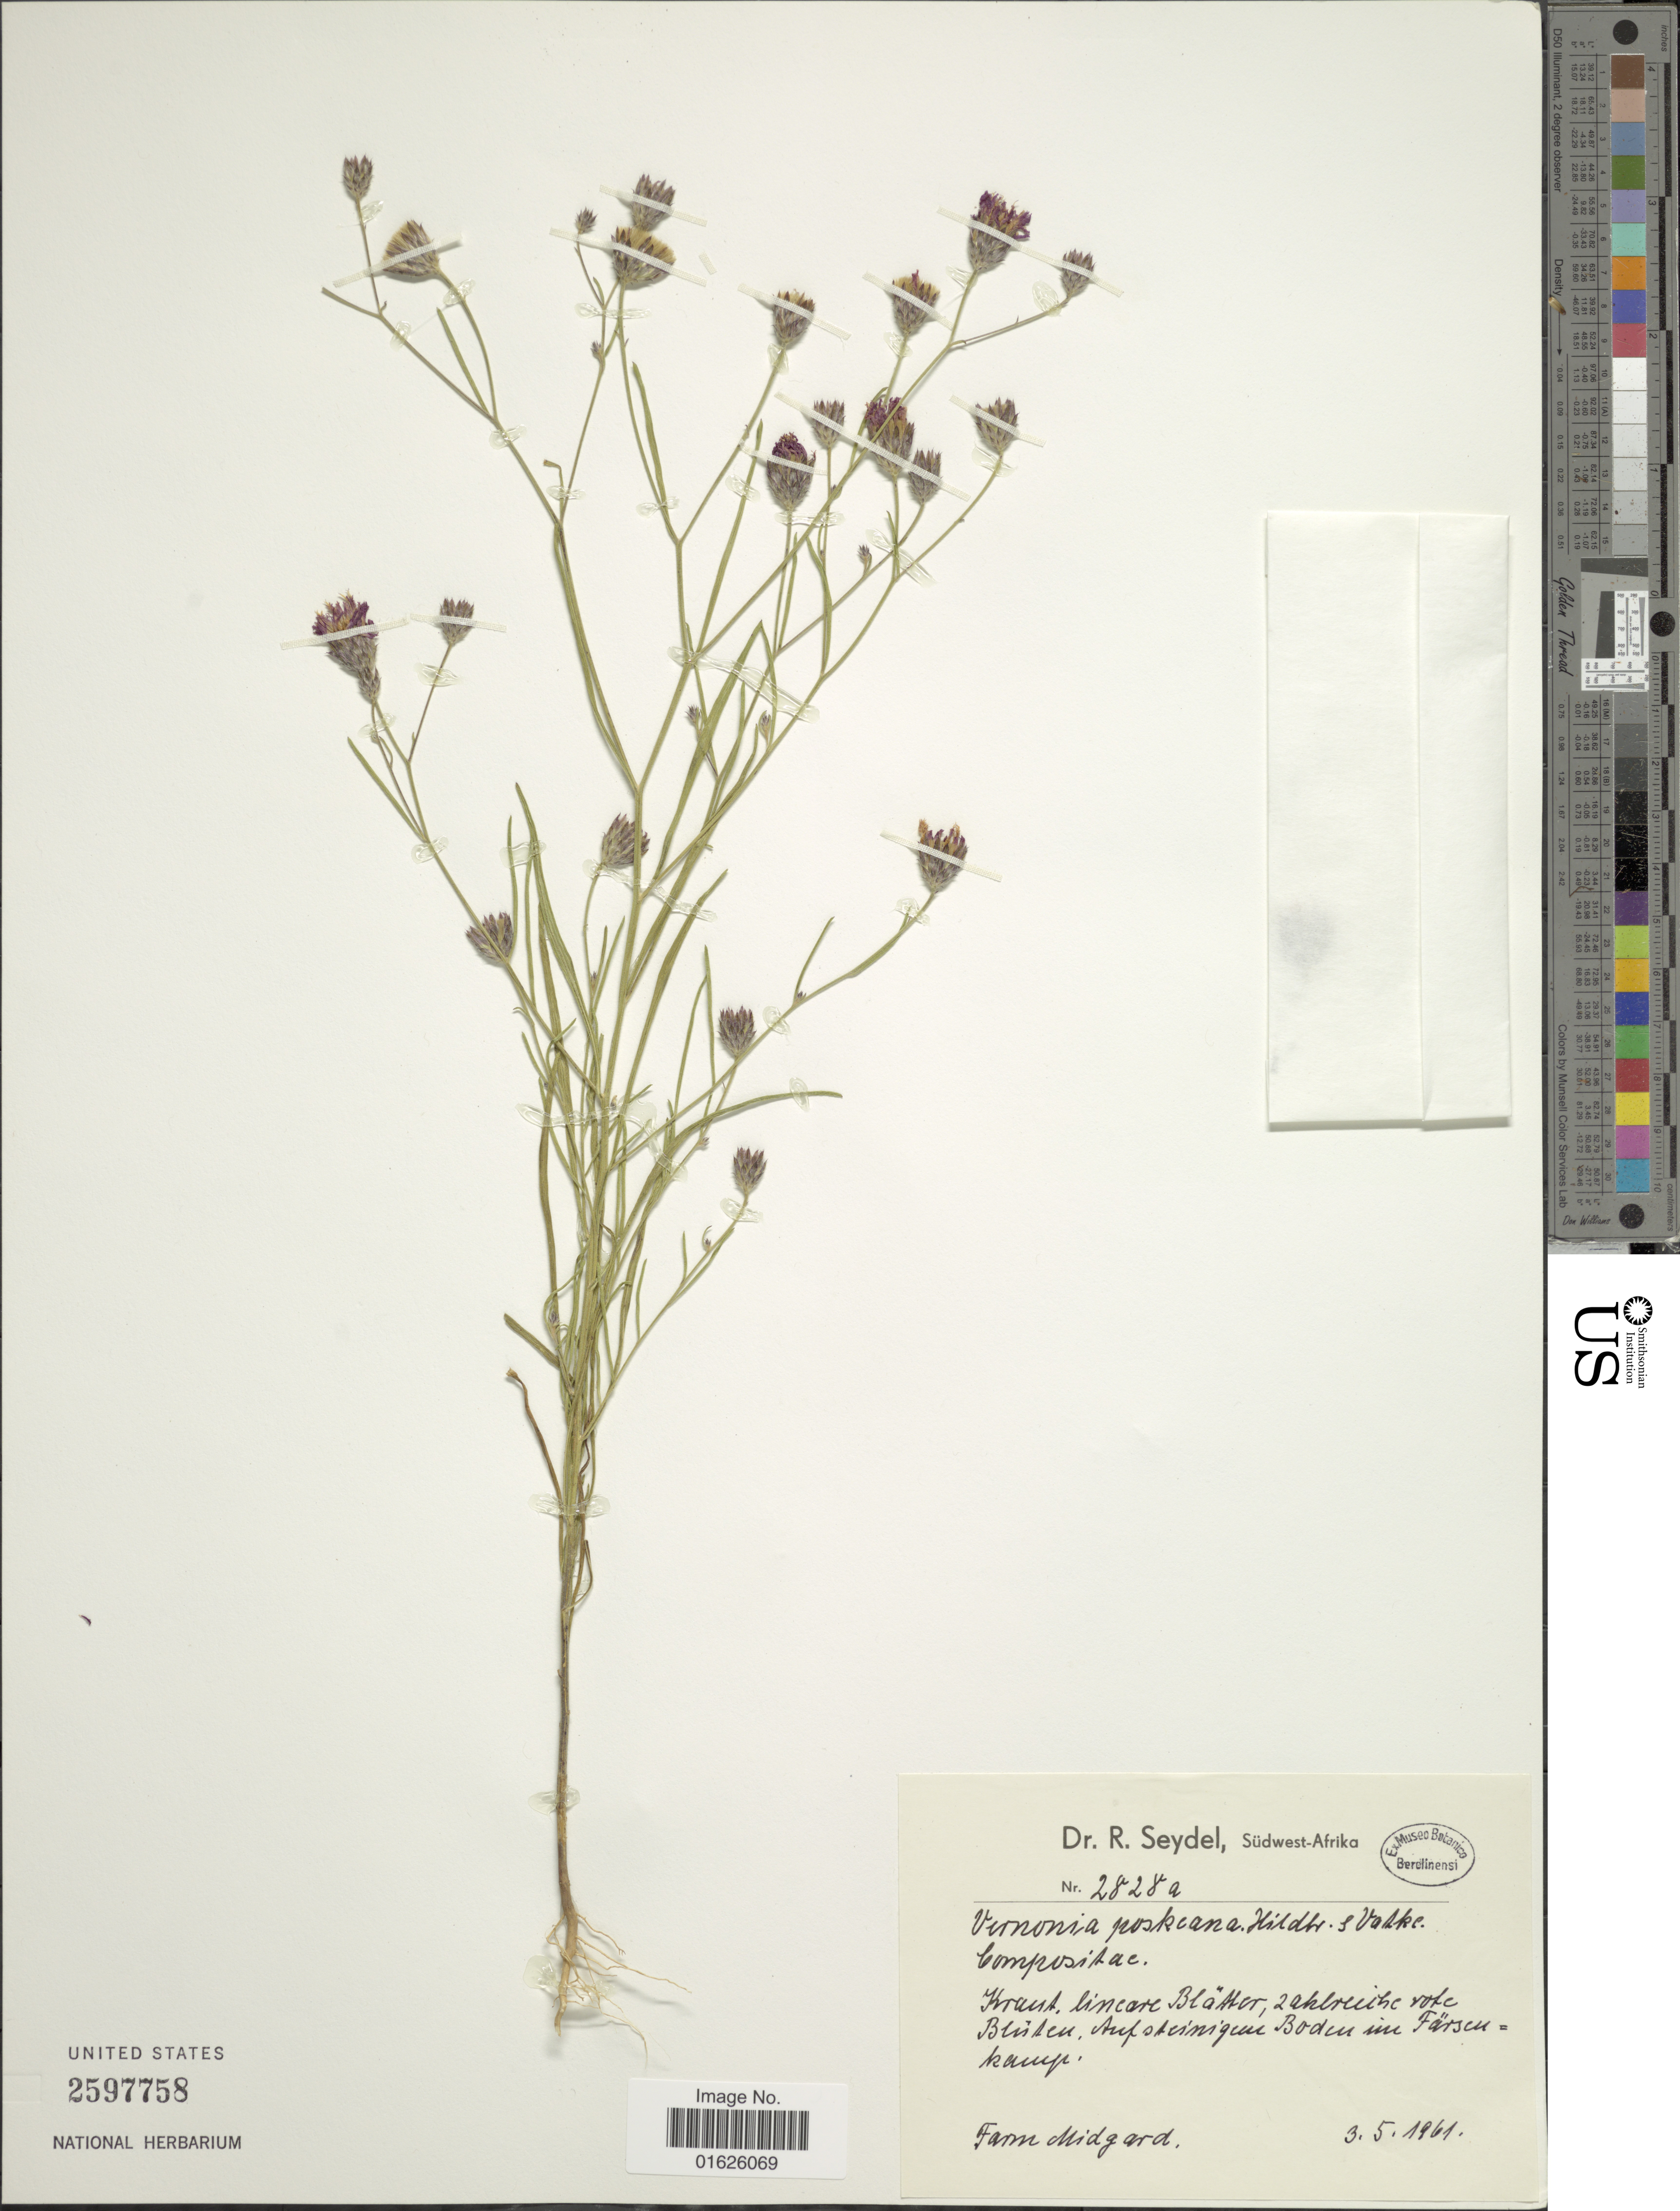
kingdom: Plantae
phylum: Tracheophyta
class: Magnoliopsida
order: Asterales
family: Asteraceae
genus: Polydora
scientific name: Polydora steetziana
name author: (Oliv. & Hiern) H. Rob.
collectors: R. Seydel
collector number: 2828a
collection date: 1961-05-03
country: Namibia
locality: Sudwest-Afrika, Auf steinigen Boden im Färsen kamp, Farm Midgard.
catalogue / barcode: US 2597758